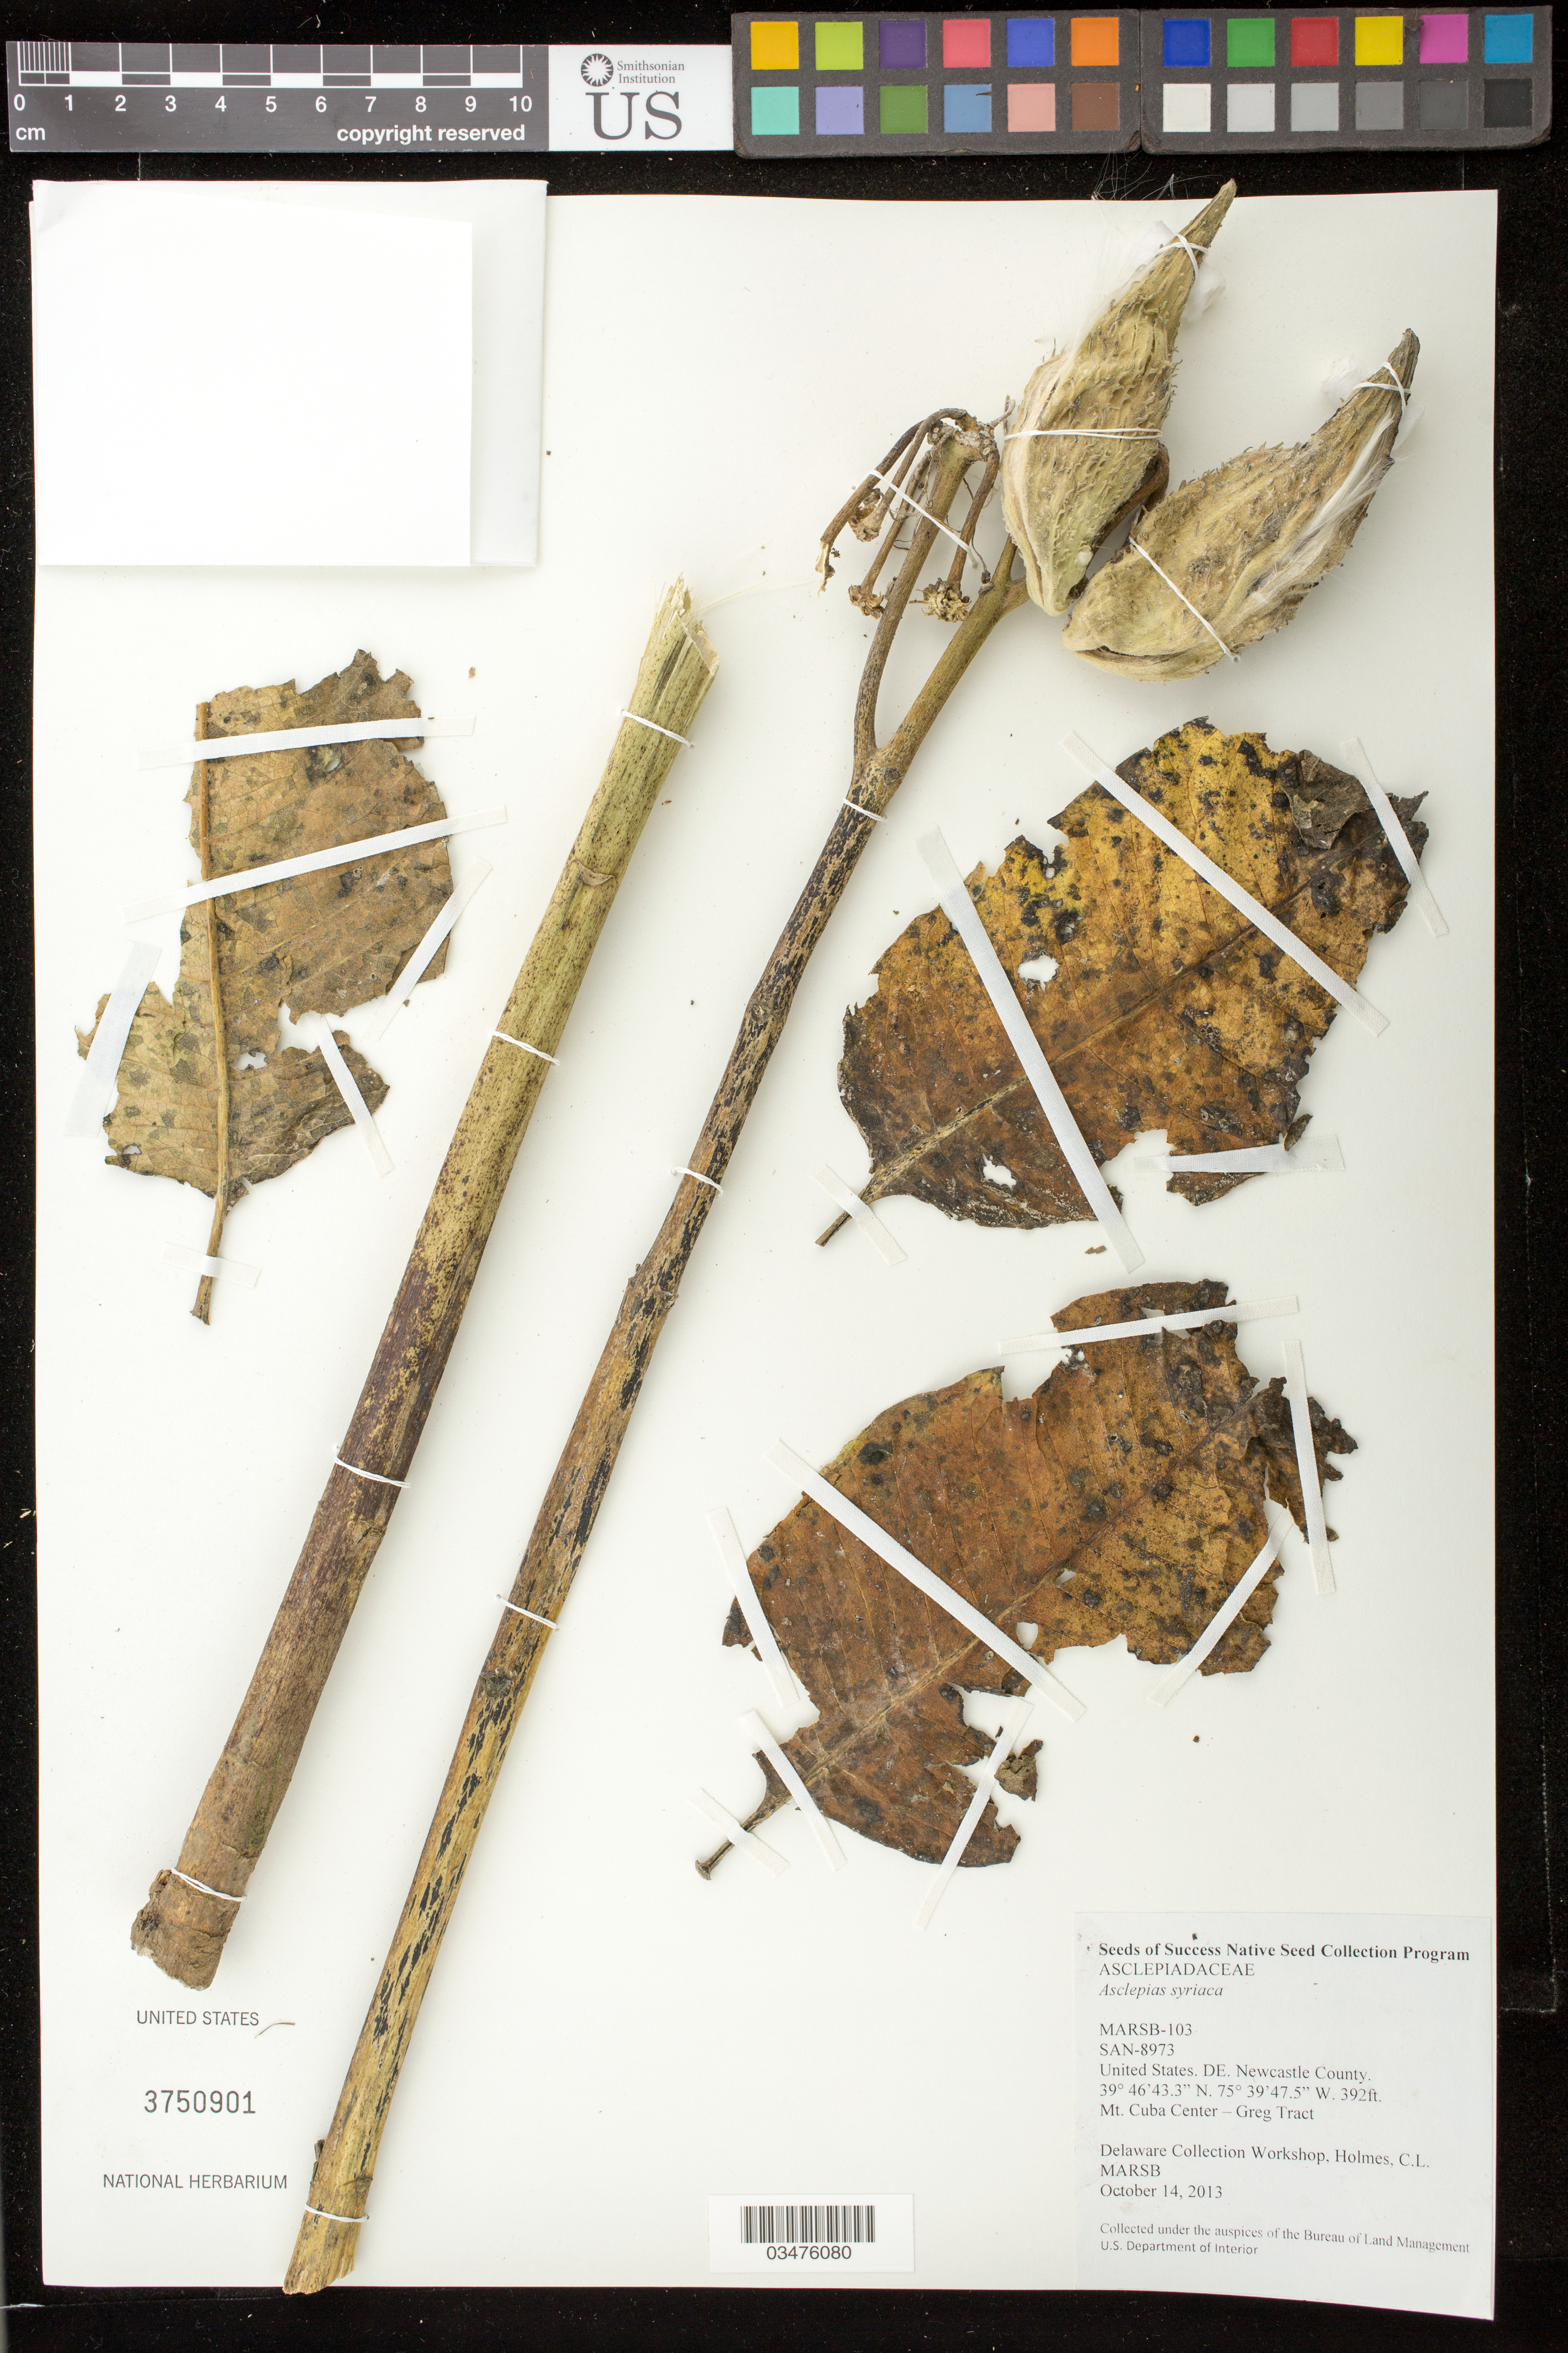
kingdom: Plantae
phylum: Tracheophyta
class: Magnoliopsida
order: Gentianales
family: Apocynaceae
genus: Asclepias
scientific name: Asclepias syriaca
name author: L.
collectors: C. Holmes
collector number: MARSB-103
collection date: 2013-10-14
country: United States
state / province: Delaware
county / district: New Castle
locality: Mt. Cuba Center- Greg Tract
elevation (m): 119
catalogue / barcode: US 3750901